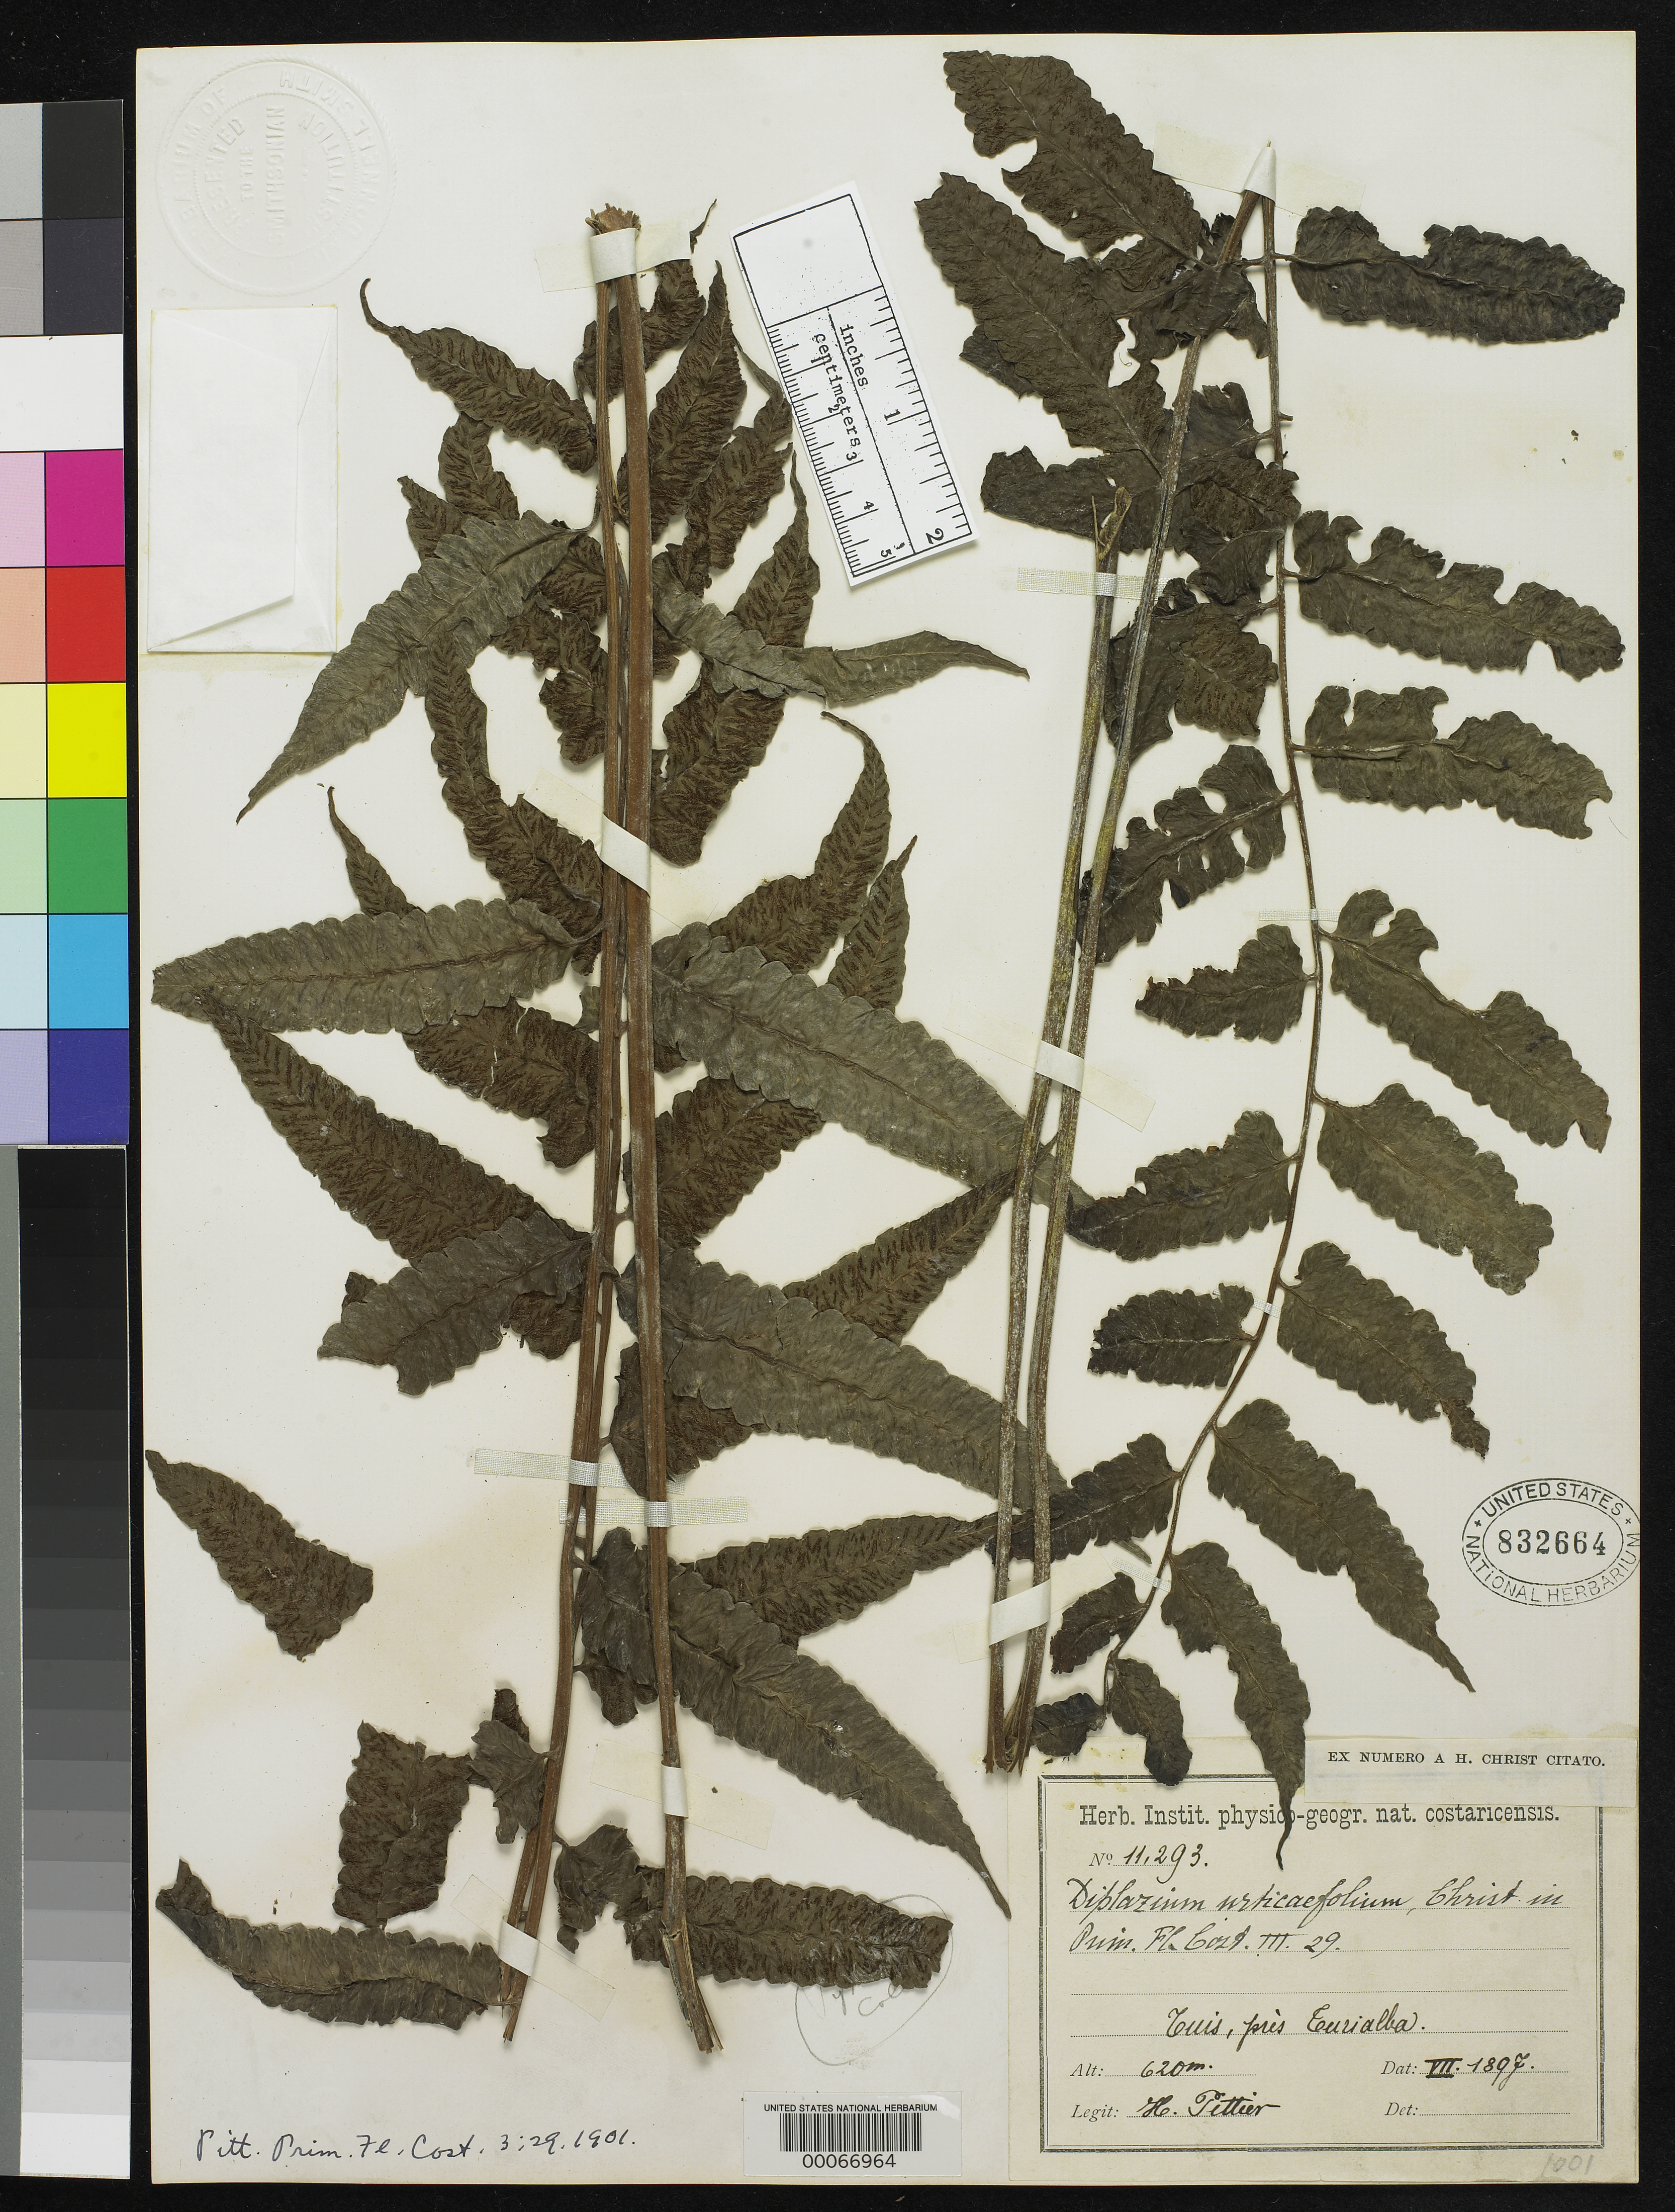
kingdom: Plantae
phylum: Tracheophyta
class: Polypodiopsida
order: Polypodiales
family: Athyriaceae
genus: Diplazium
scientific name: Diplazium urticifolium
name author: Christ in Pittier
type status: Isotype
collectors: H. F. Pittier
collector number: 11293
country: Costa Rica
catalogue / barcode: US 832664